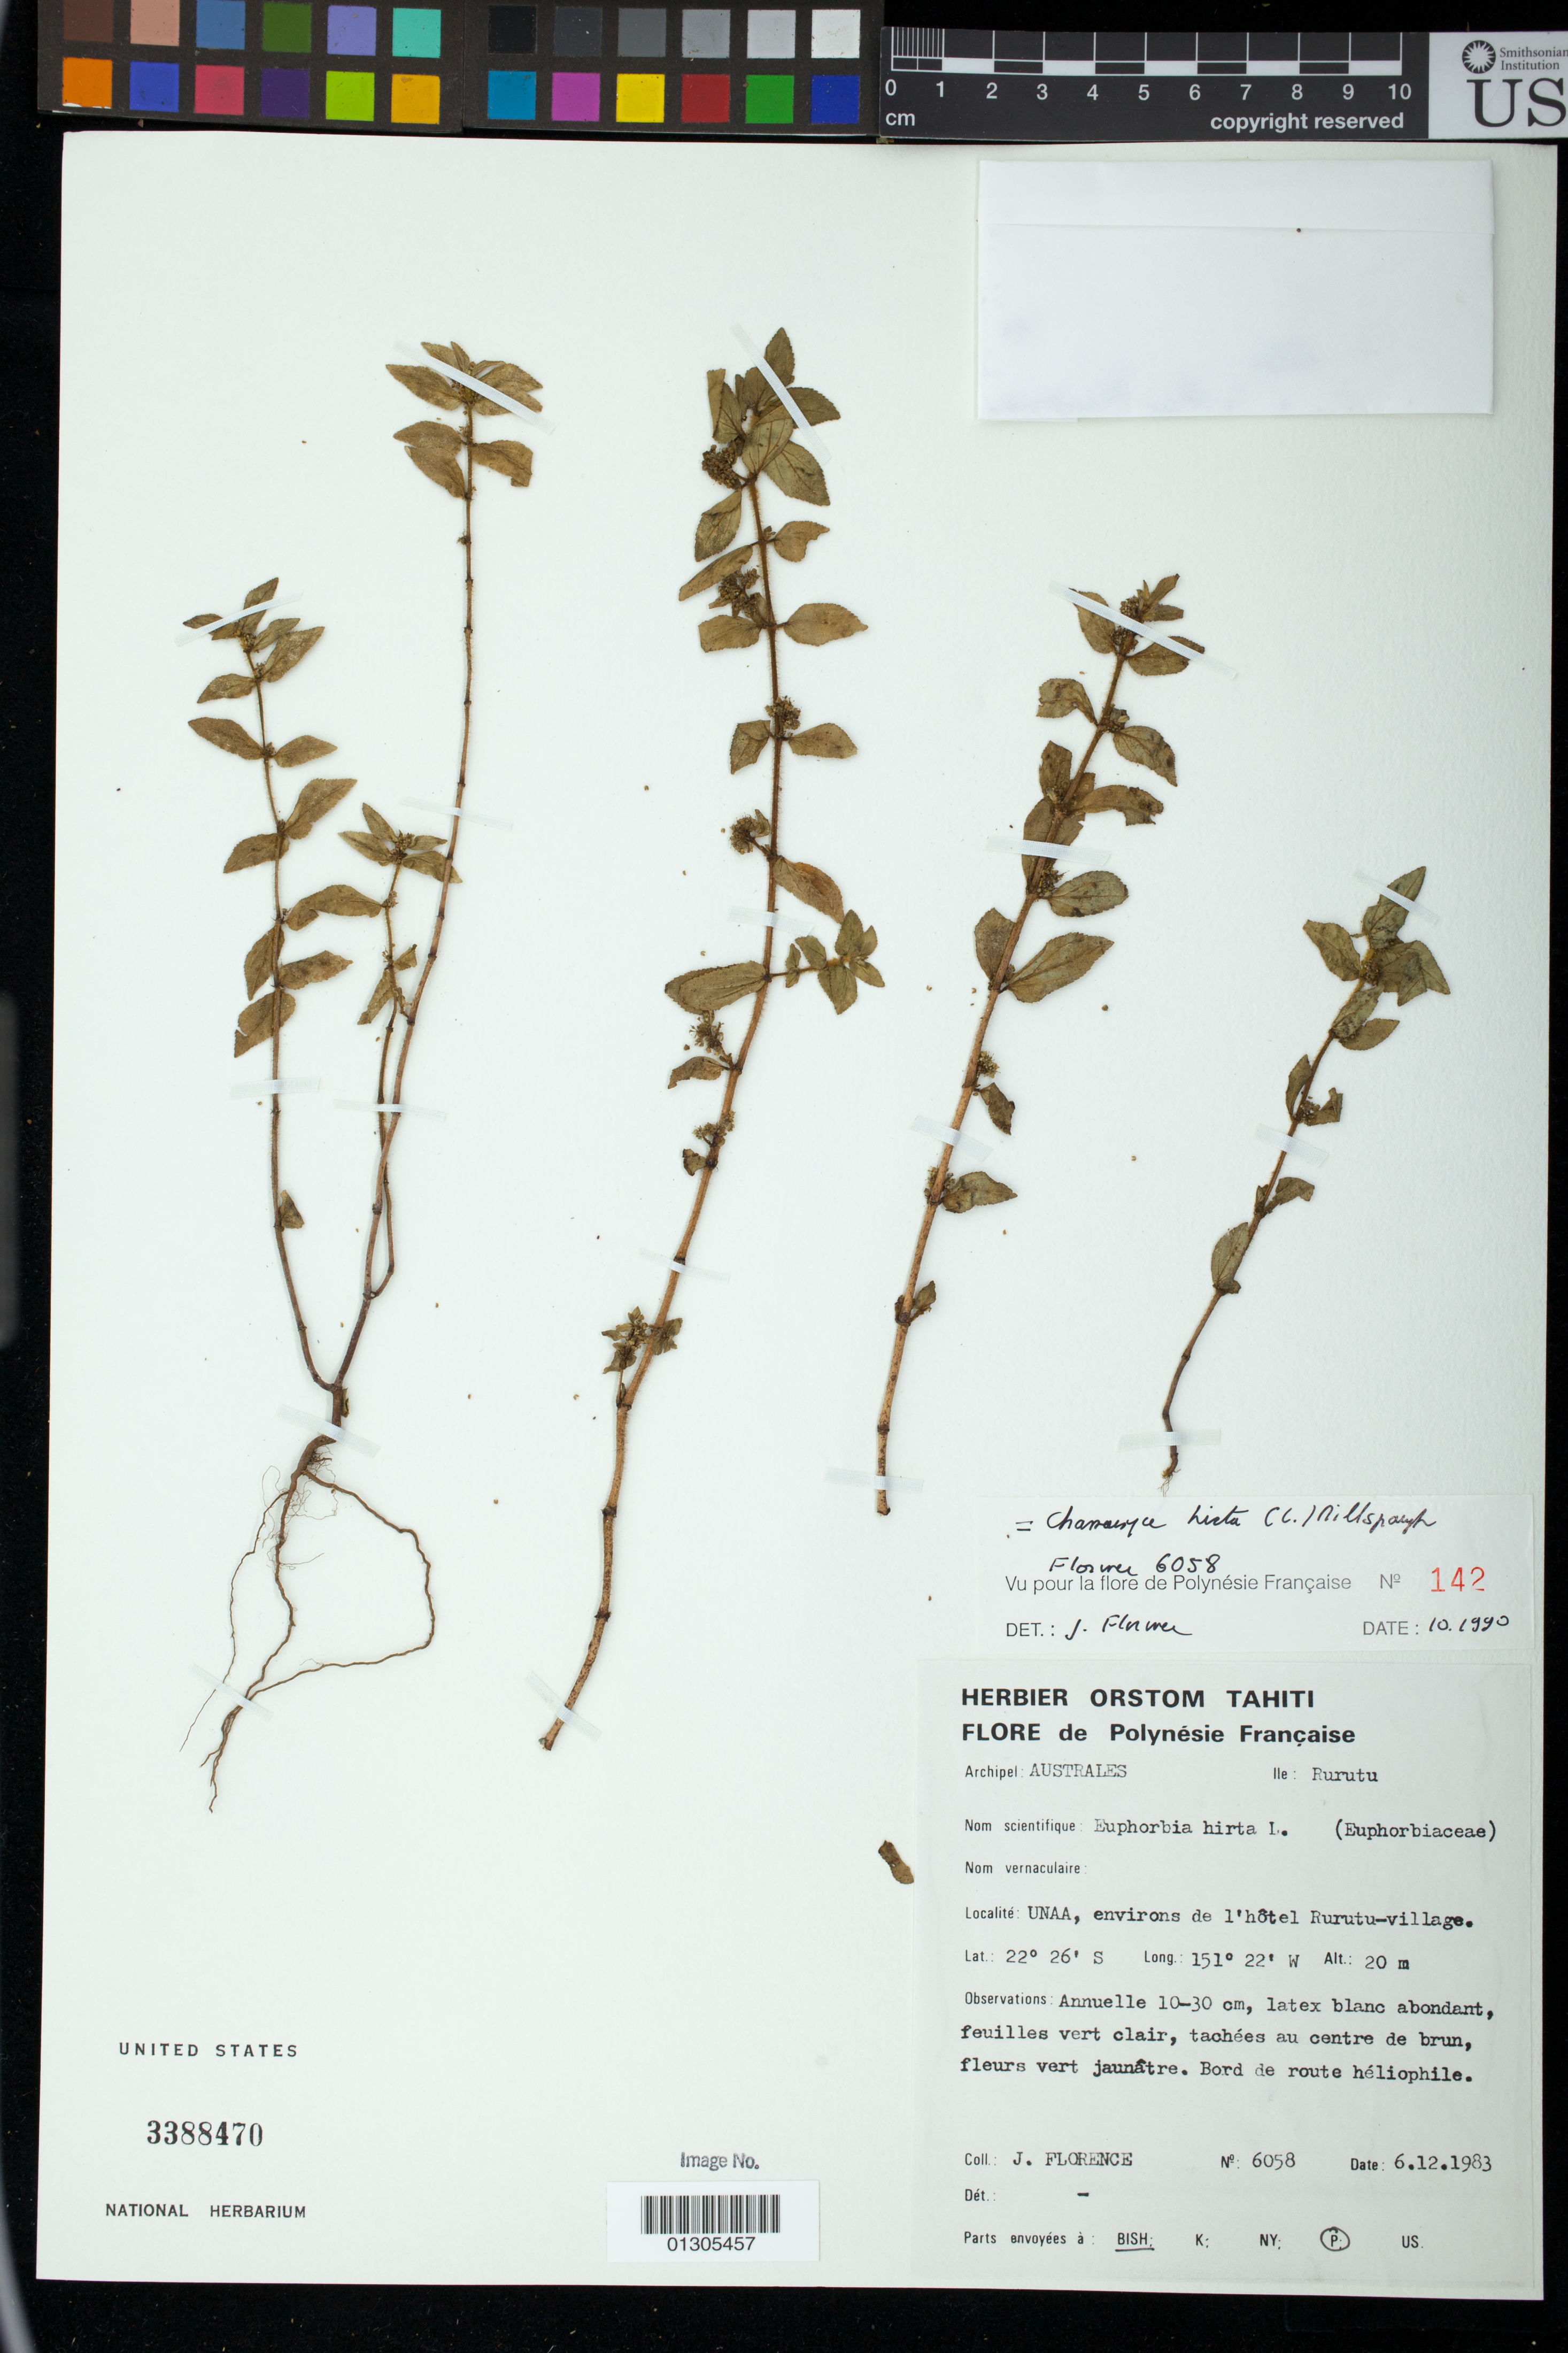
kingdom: Plantae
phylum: Tracheophyta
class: Magnoliopsida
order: Malpighiales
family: Euphorbiaceae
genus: Euphorbia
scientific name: Euphorbia hirta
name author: L.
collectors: J. Florence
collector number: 6058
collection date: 1983-12-06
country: French Polynesia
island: Rurutu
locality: Ile: Rurutu; UNAA, environs de l'hotel Rurutu-village.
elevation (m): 20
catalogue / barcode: US 3388470